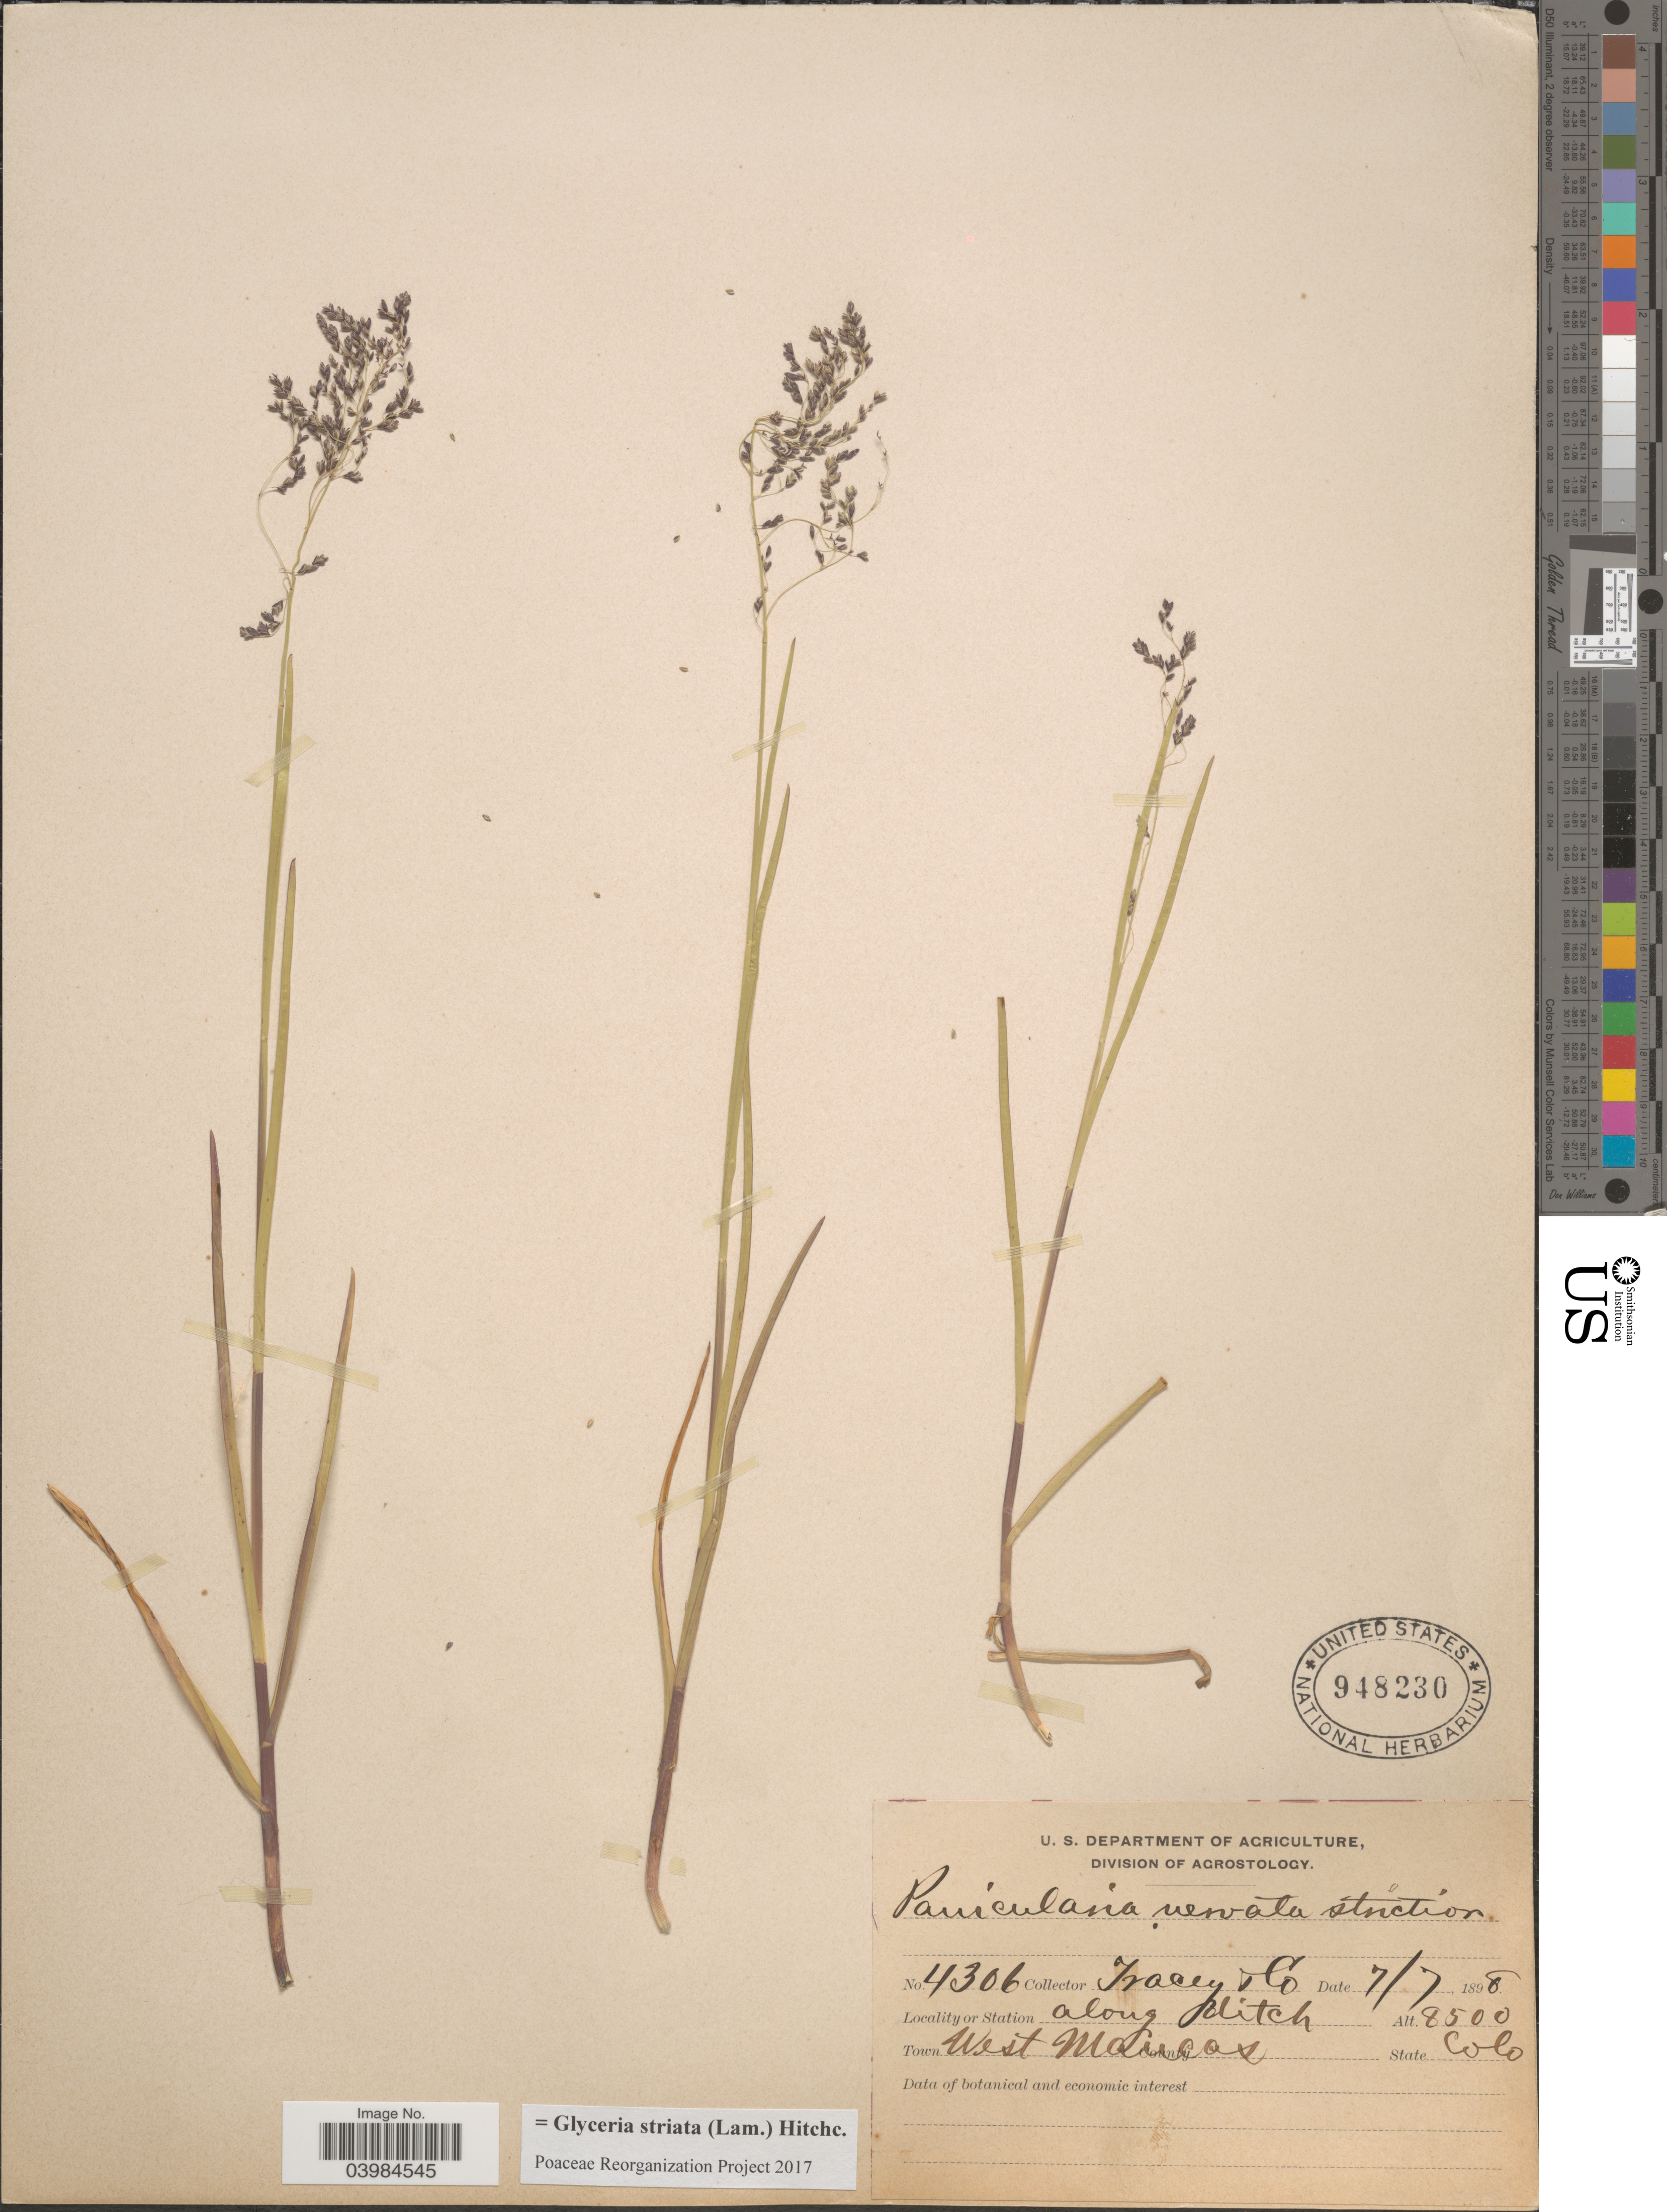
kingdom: Plantae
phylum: Tracheophyta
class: Liliopsida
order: Poales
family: Poaceae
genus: Glyceria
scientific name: Glyceria striata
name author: (Lam.) Hitchc.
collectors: Tracey & Co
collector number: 4306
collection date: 1898-07-07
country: United States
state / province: Colorado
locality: Station along ditch. Town West Mancos.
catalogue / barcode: US 948230